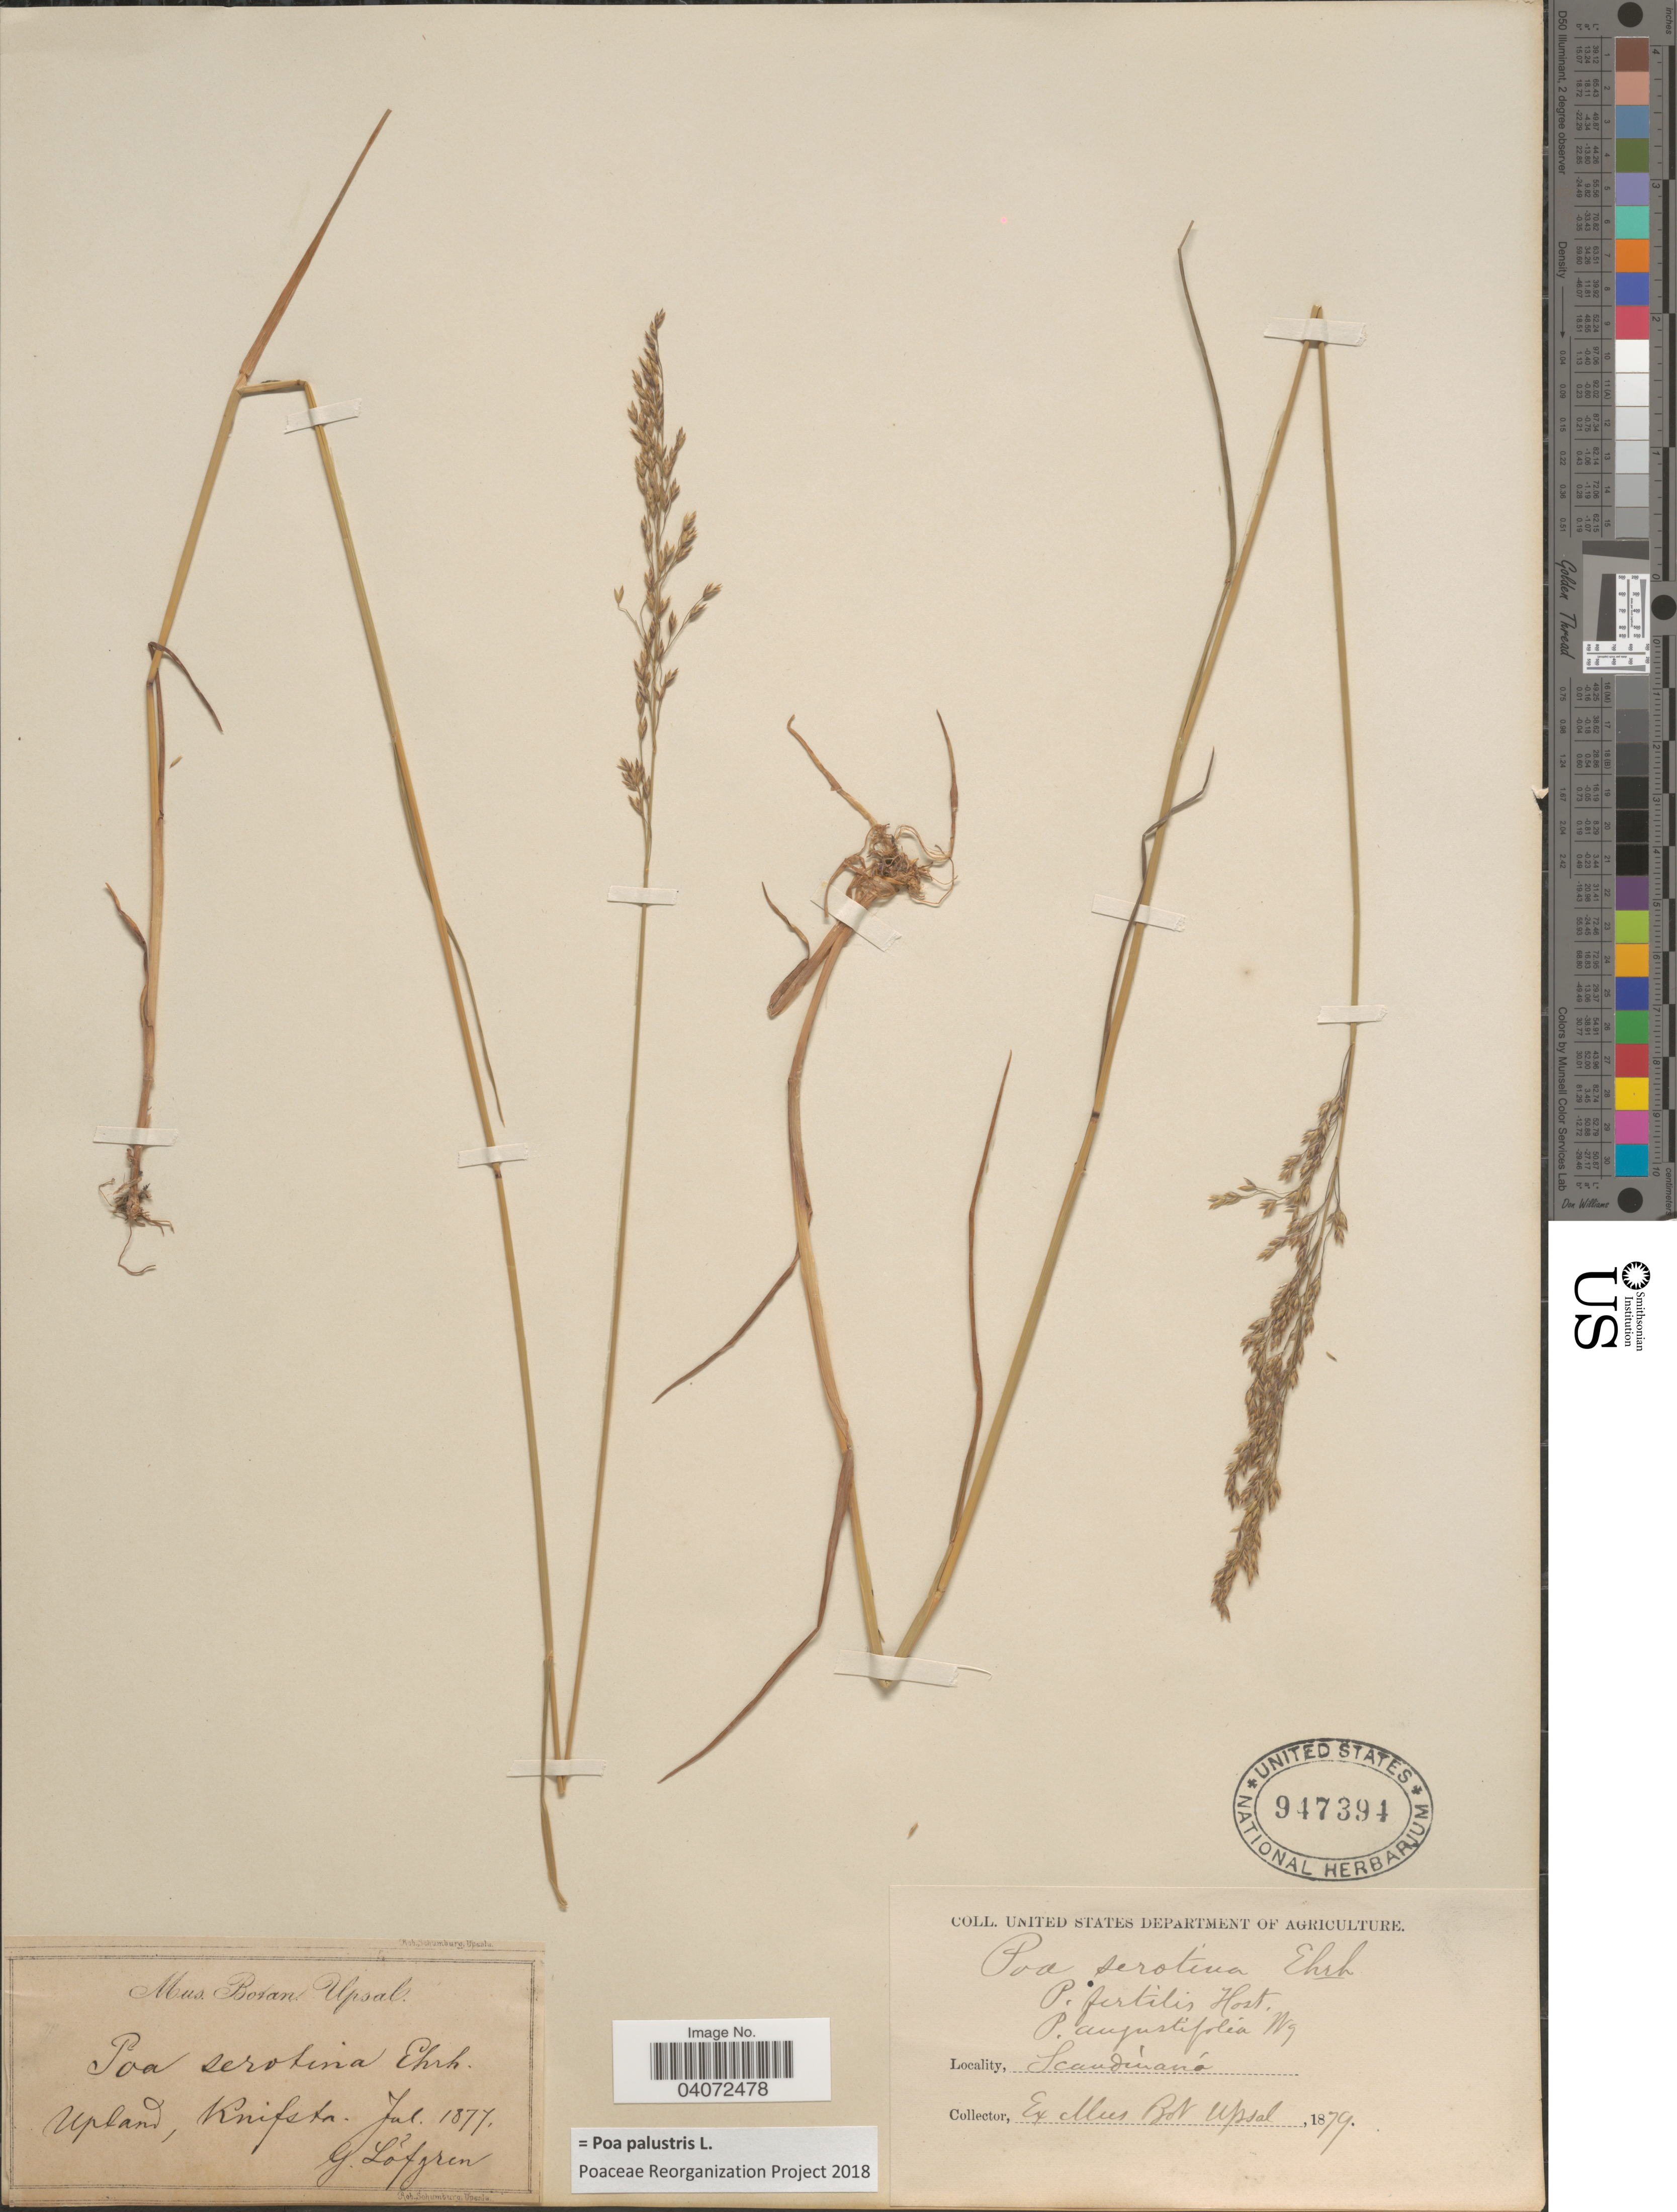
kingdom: Plantae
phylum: Tracheophyta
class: Liliopsida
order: Poales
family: Poaceae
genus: Poa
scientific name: Poa palustris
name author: L.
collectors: G. Löfgren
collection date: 1877-07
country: Sweden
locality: Upland, Knifsta. Scandinavía.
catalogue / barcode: US 947394